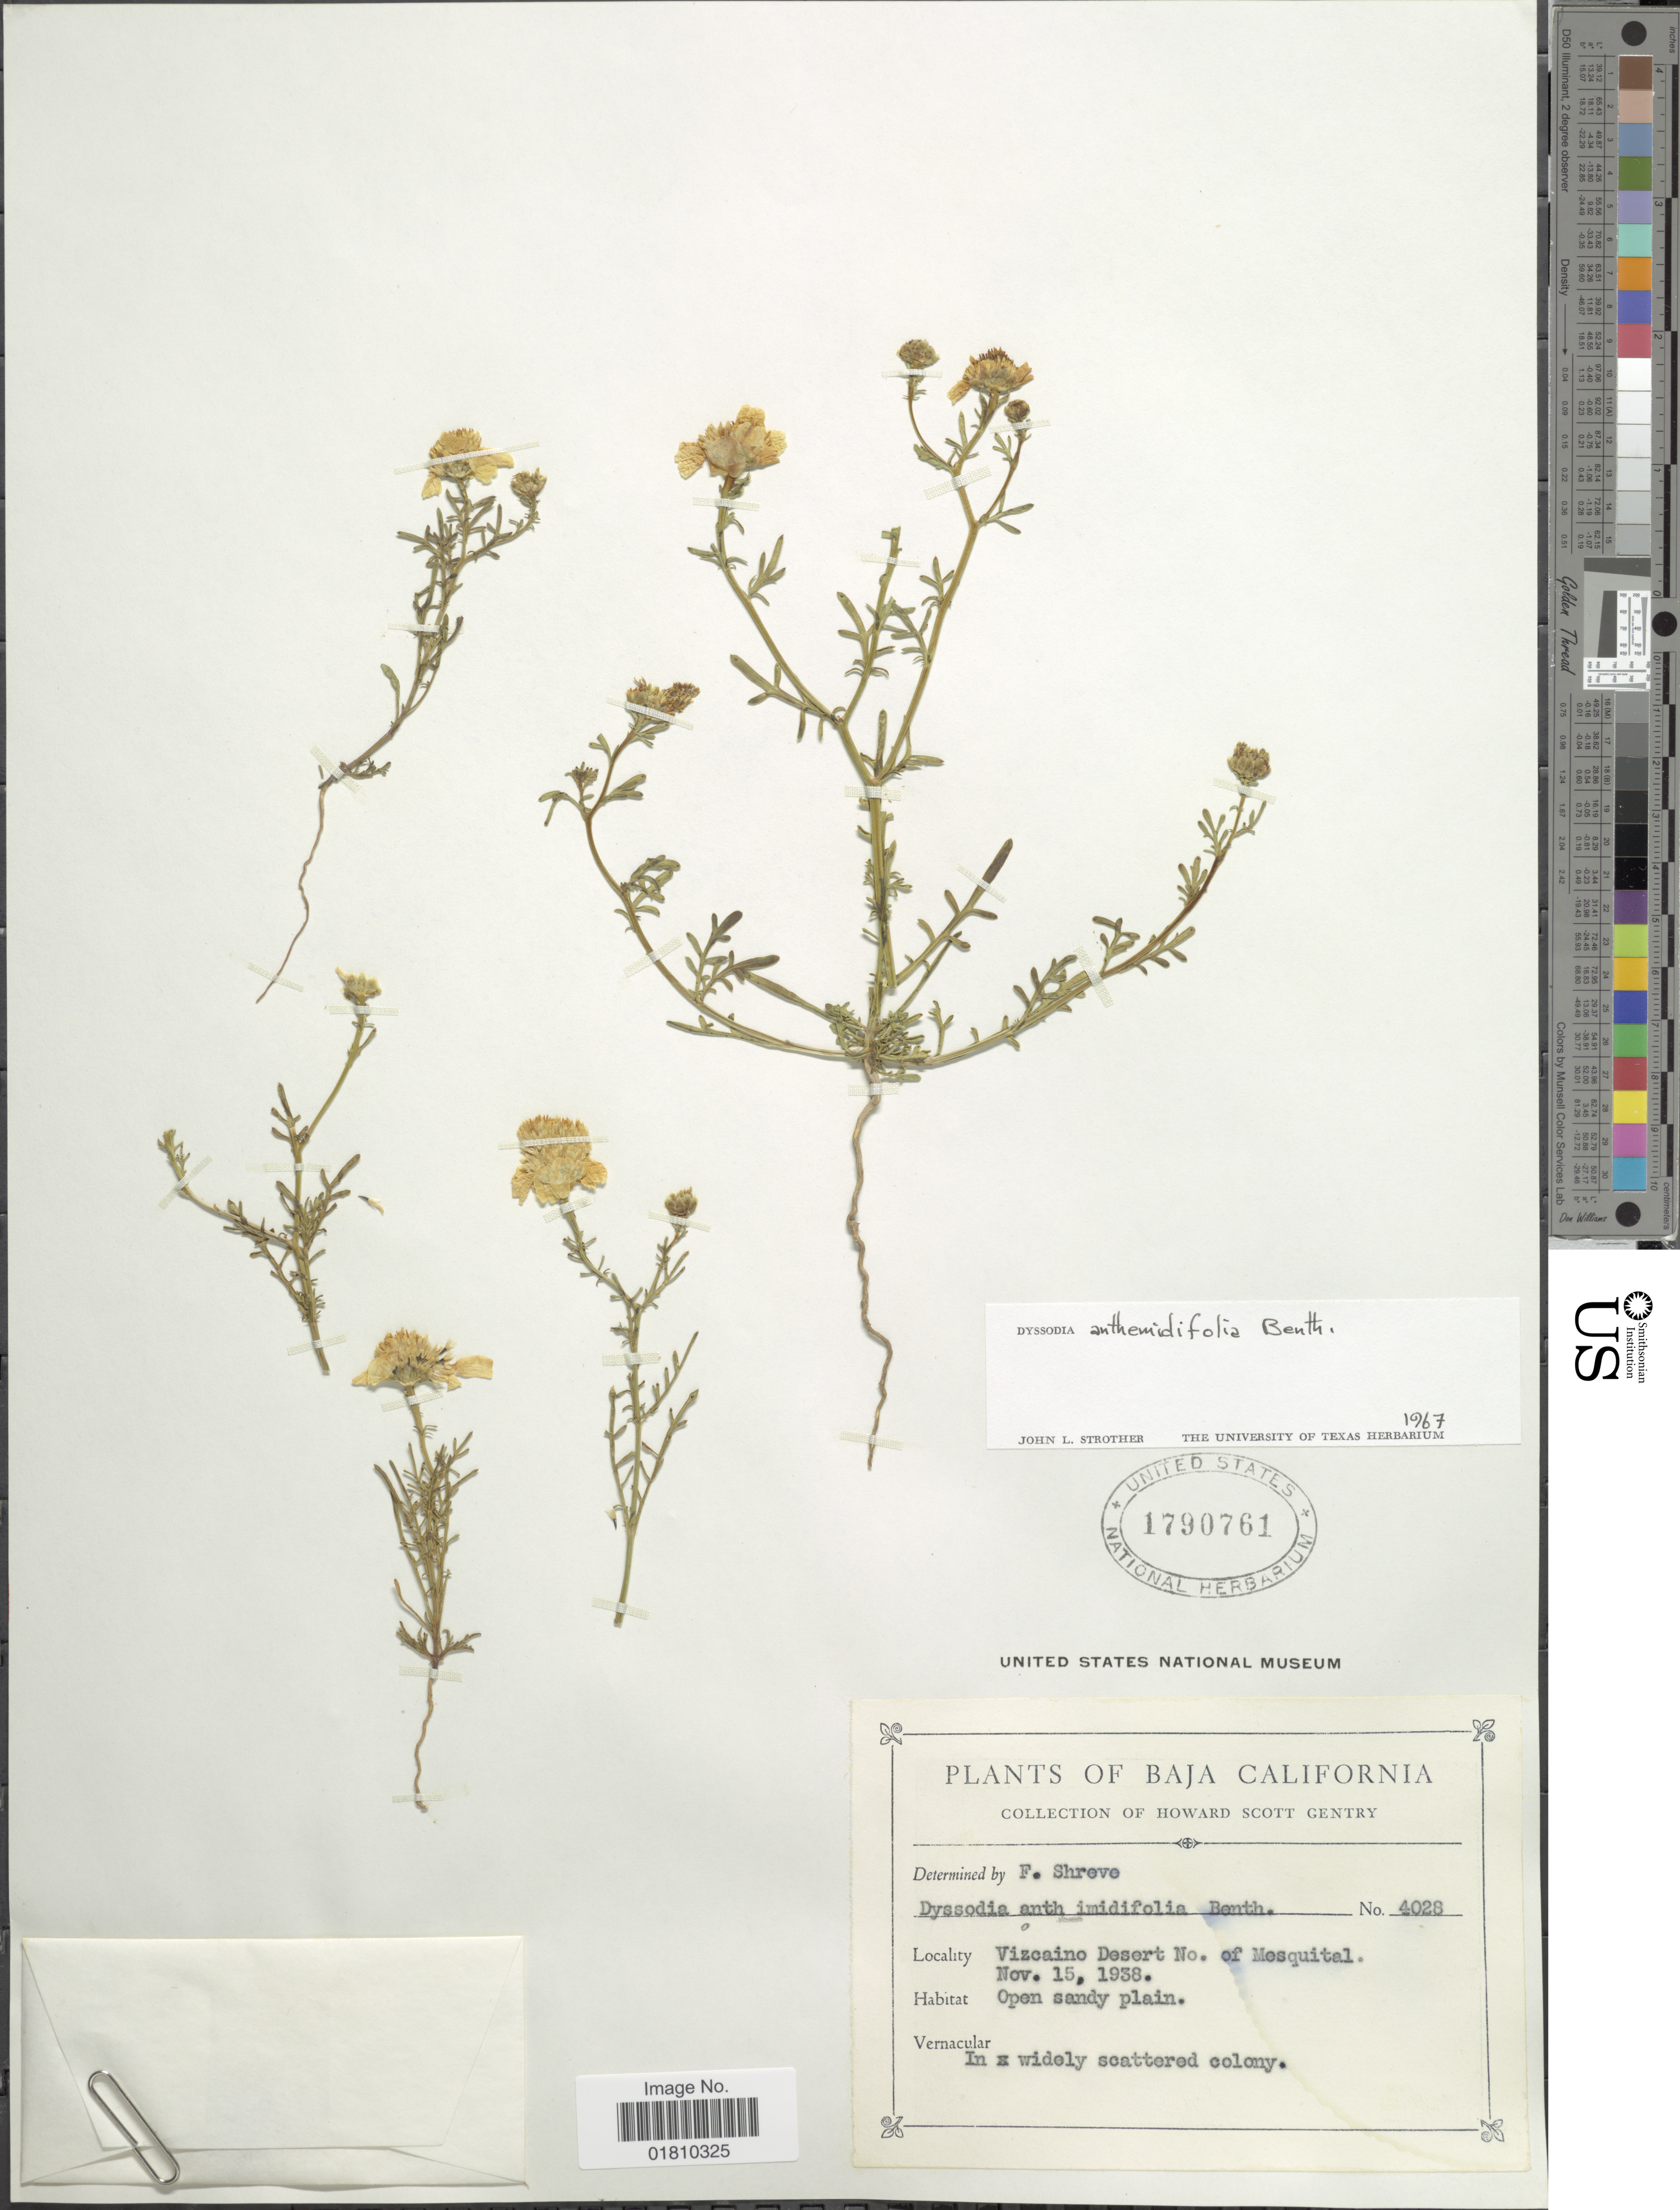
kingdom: Plantae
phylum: Tracheophyta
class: Magnoliopsida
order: Asterales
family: Asteraceae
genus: Boeberastrum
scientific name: Boeberastrum anthemidifolium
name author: Rydb.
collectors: H. S. Gentry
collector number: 4028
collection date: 1938-11-15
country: Mexico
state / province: Baja California Norte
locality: Viczaino Desert No. of Mesquital, open sandy plain, in widely scattered colony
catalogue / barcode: US 1790761